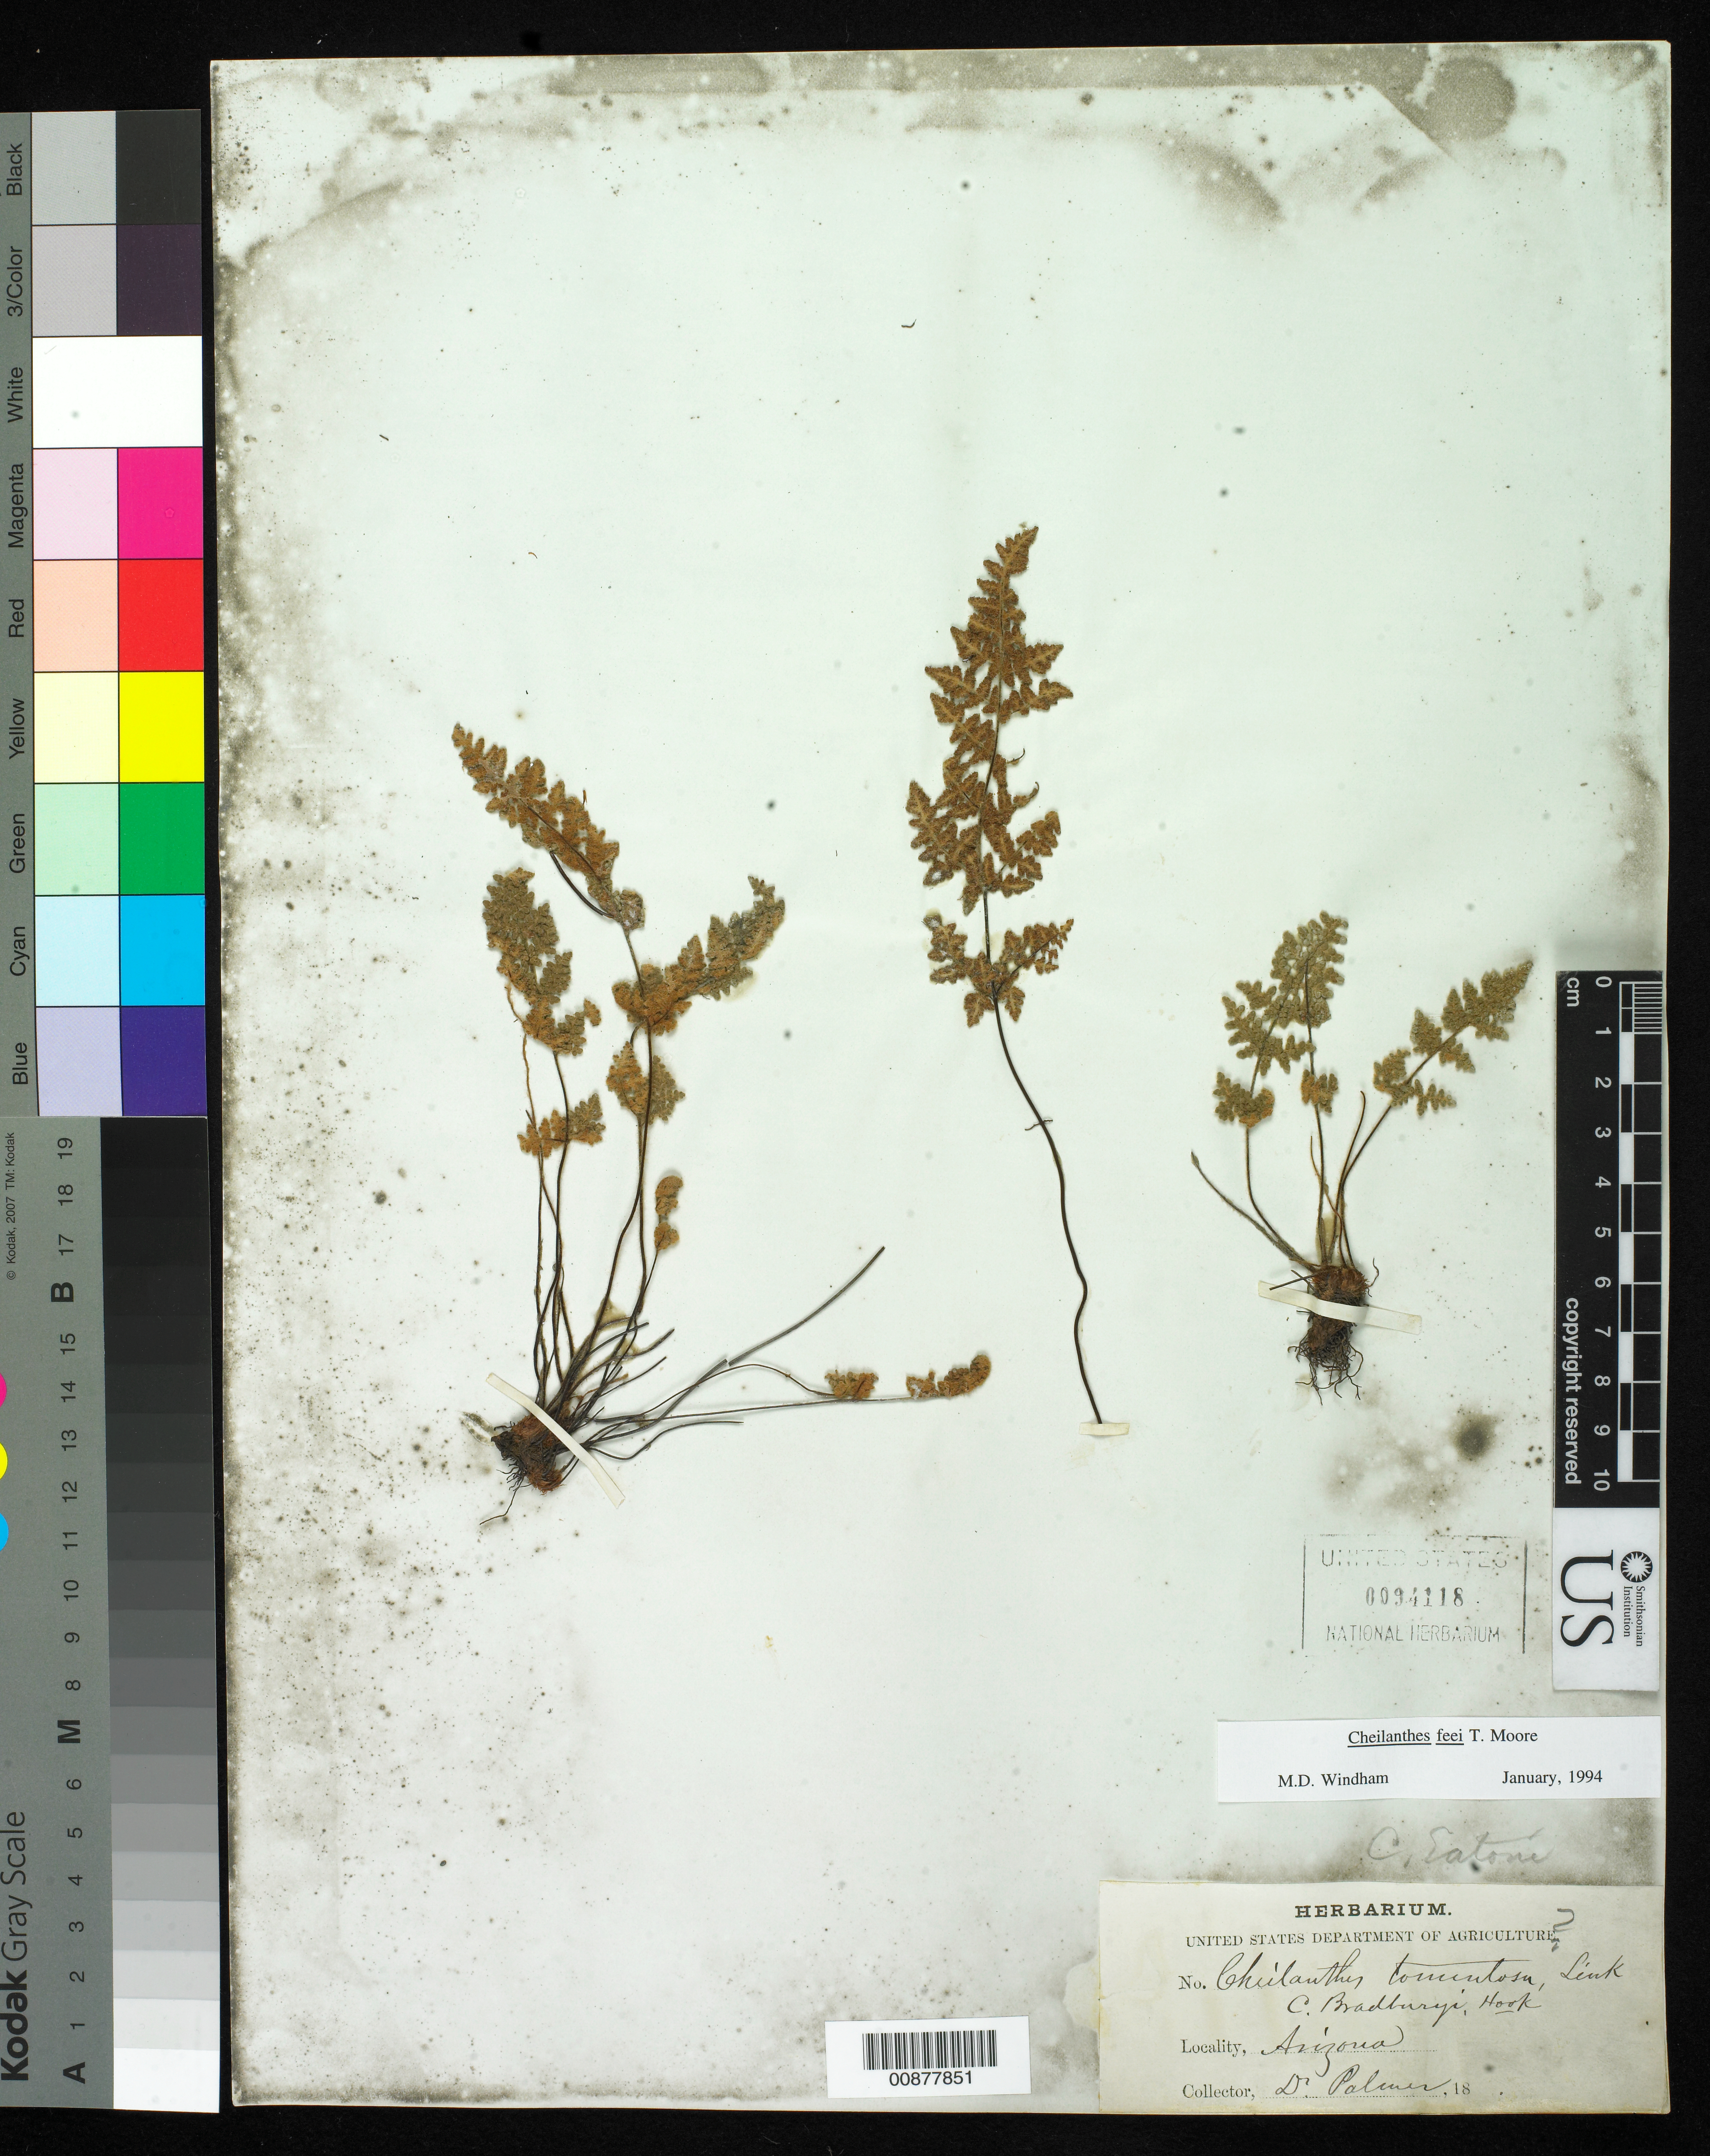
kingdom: Plantae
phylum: Tracheophyta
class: Polypodiopsida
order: Polypodiales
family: Pteridaceae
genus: Cheilanthes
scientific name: Cheilanthes gracilis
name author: (Fée) Mett. ex Riehl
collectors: E. Palmer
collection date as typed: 18--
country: United States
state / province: Arizona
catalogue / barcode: US 94118